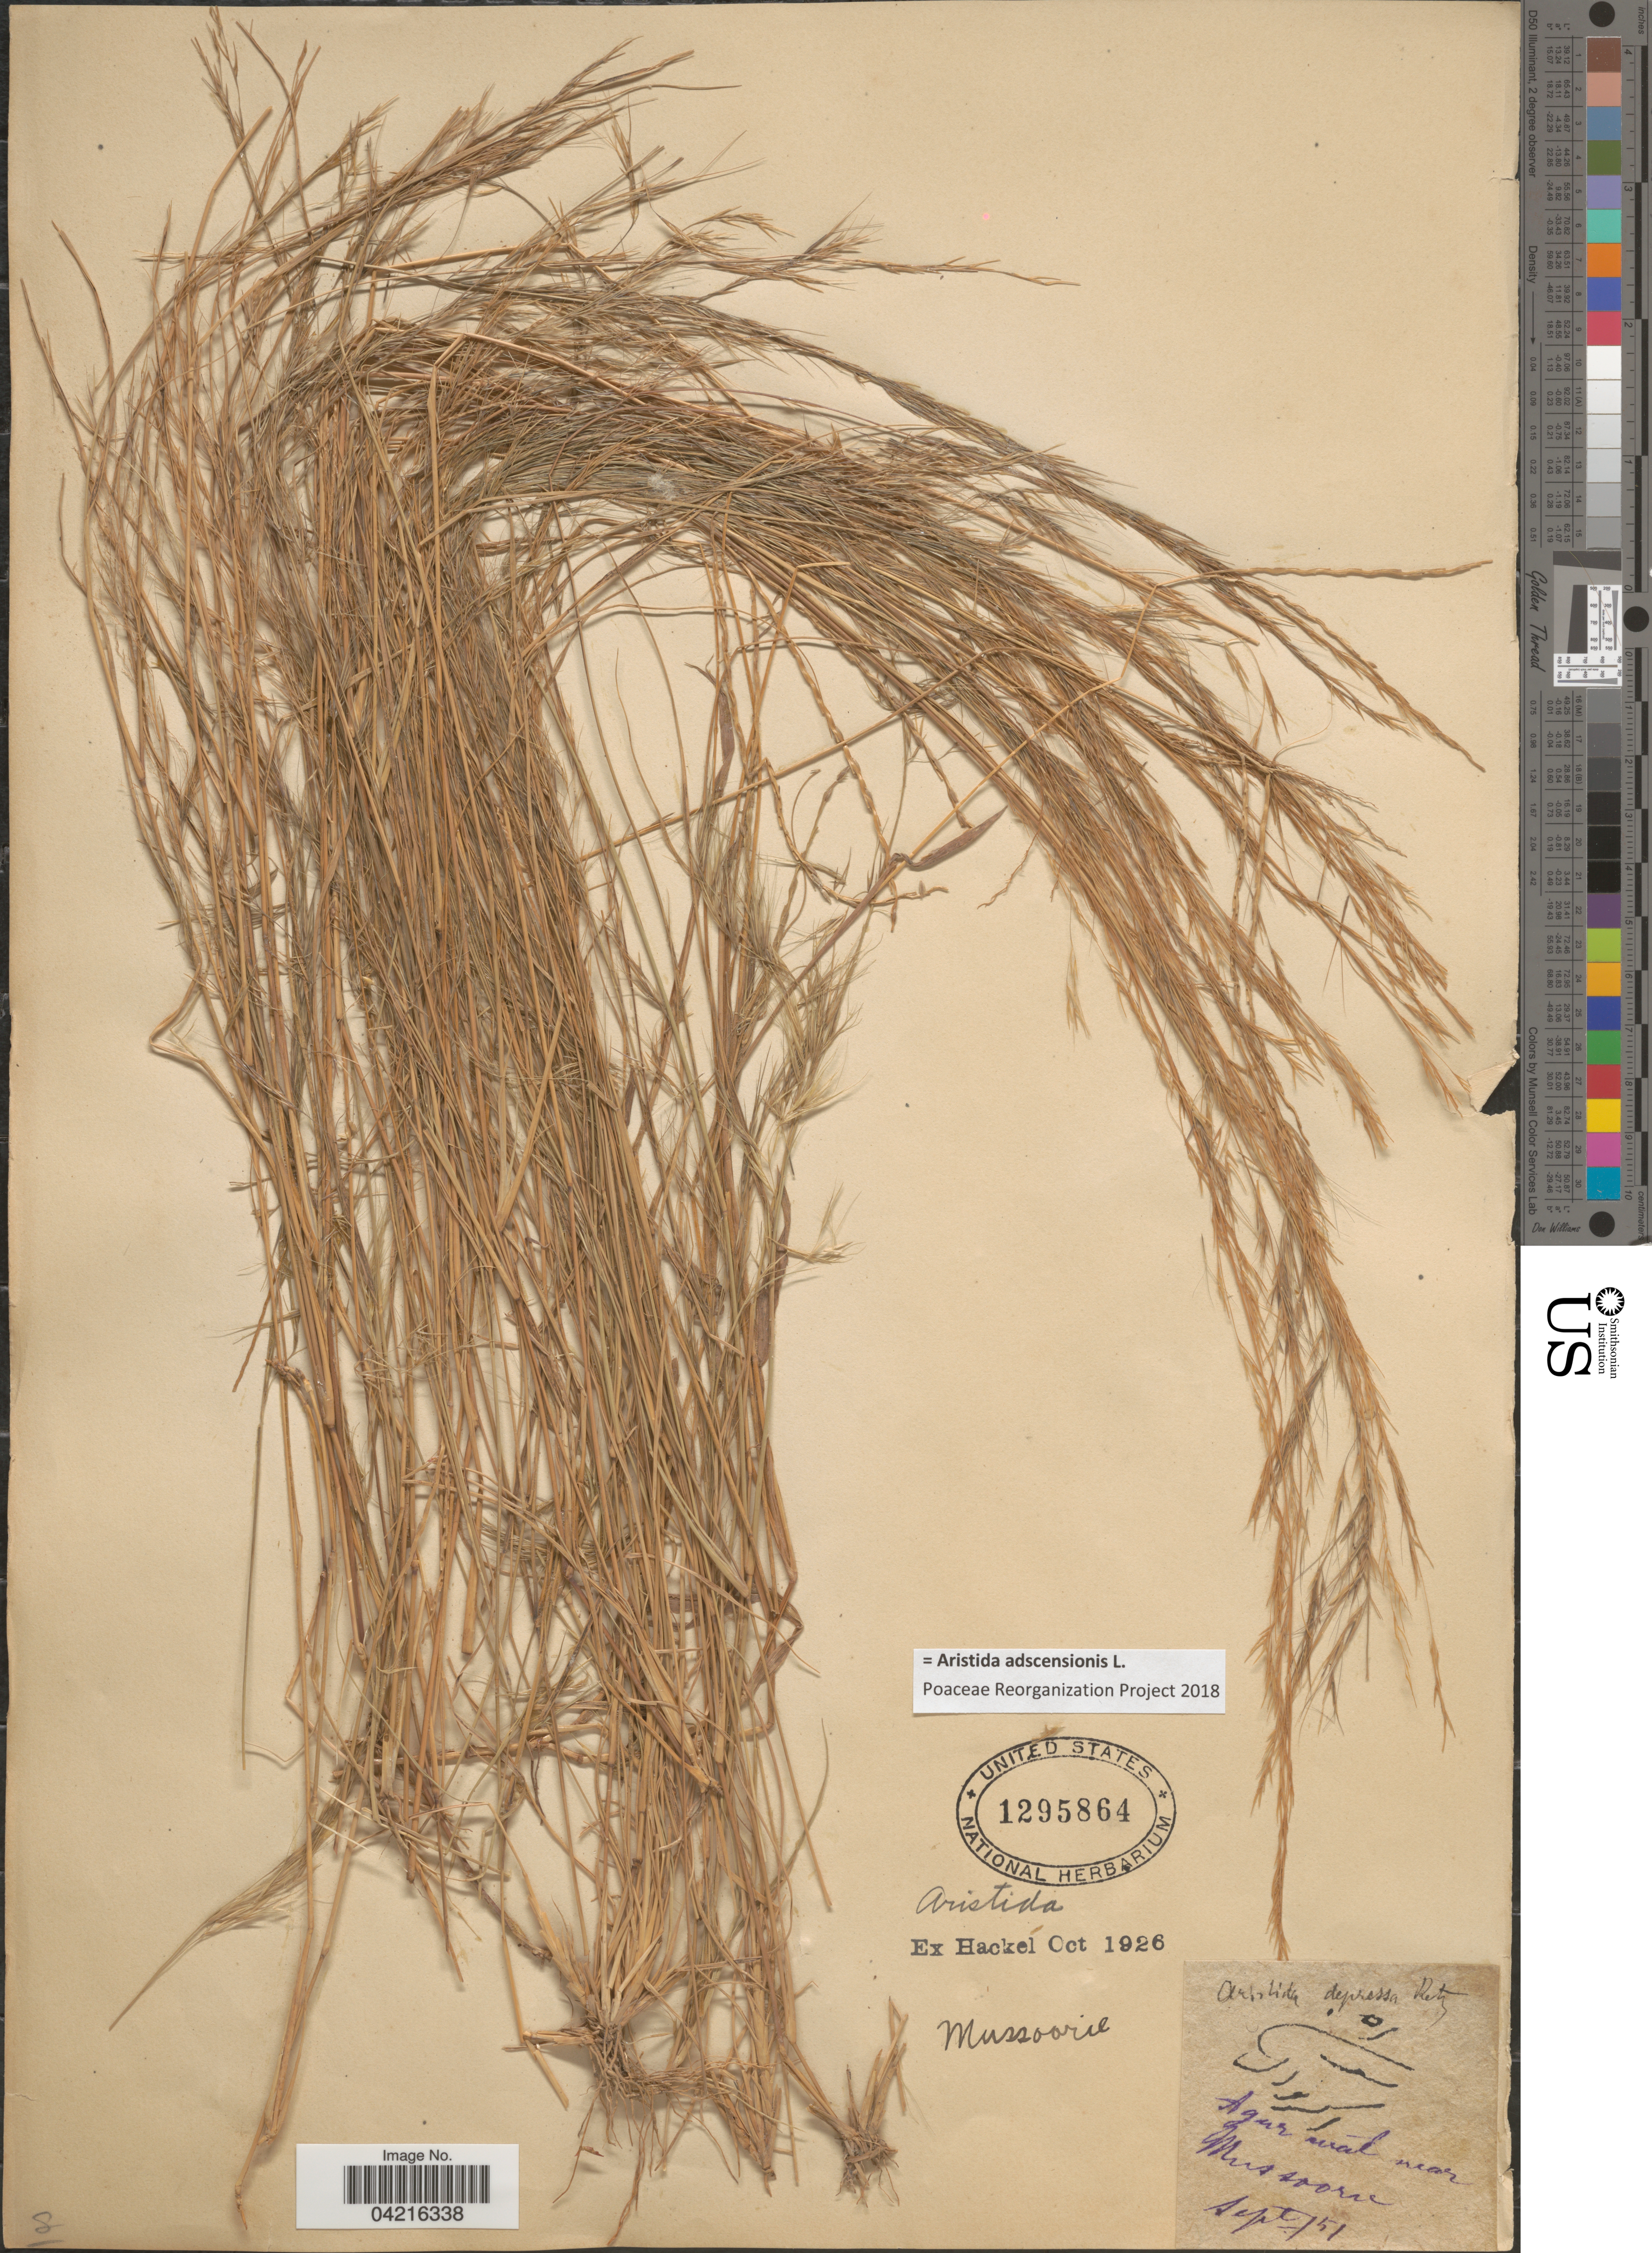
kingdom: Plantae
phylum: Tracheophyta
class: Liliopsida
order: Poales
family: Poaceae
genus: Aristida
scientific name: Aristida adscensionis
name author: L.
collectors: -. Hackel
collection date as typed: Transcribed d/m/y: /9/51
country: India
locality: Mussoorie. Agua wal near Mussoorie. [interpreted]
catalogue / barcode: US 1295864